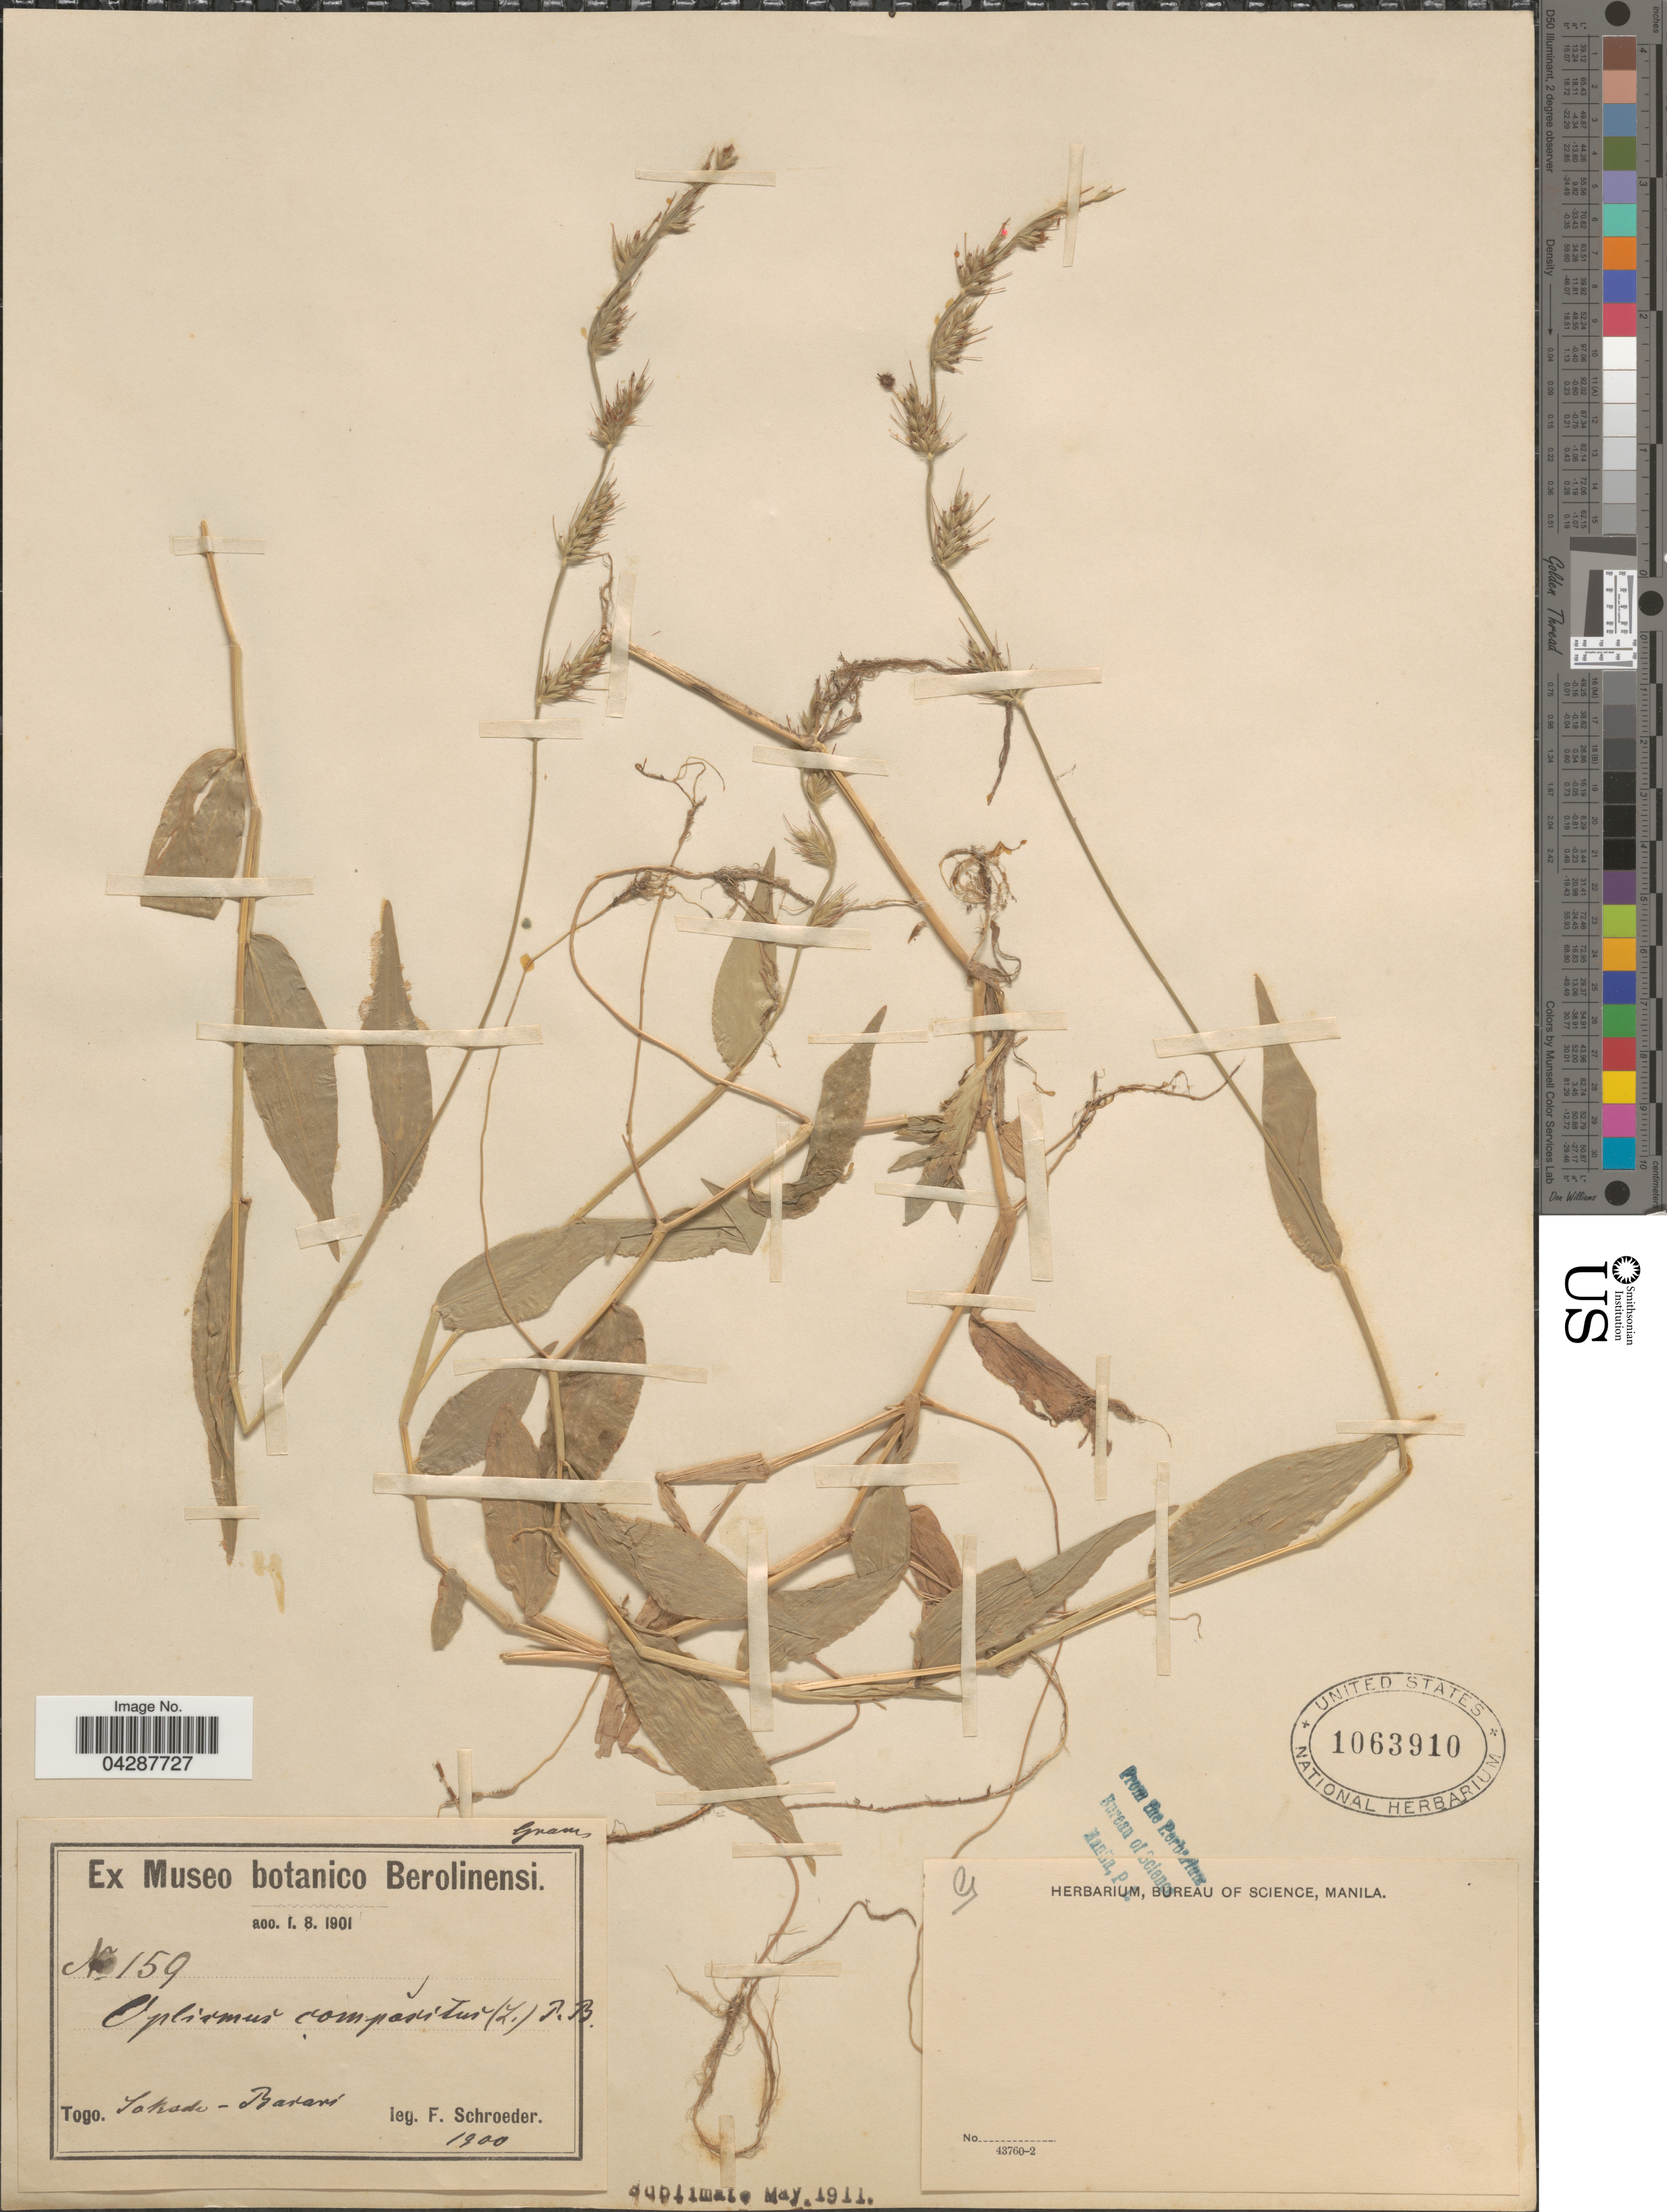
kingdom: Plantae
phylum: Tracheophyta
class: Liliopsida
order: Poales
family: Poaceae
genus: Oplismenus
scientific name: Oplismenus undulatifolius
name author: (Ard.) P. Beauv.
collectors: F. Schroeder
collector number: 159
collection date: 1900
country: Togo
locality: Sakade - Barari.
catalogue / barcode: US 1063910